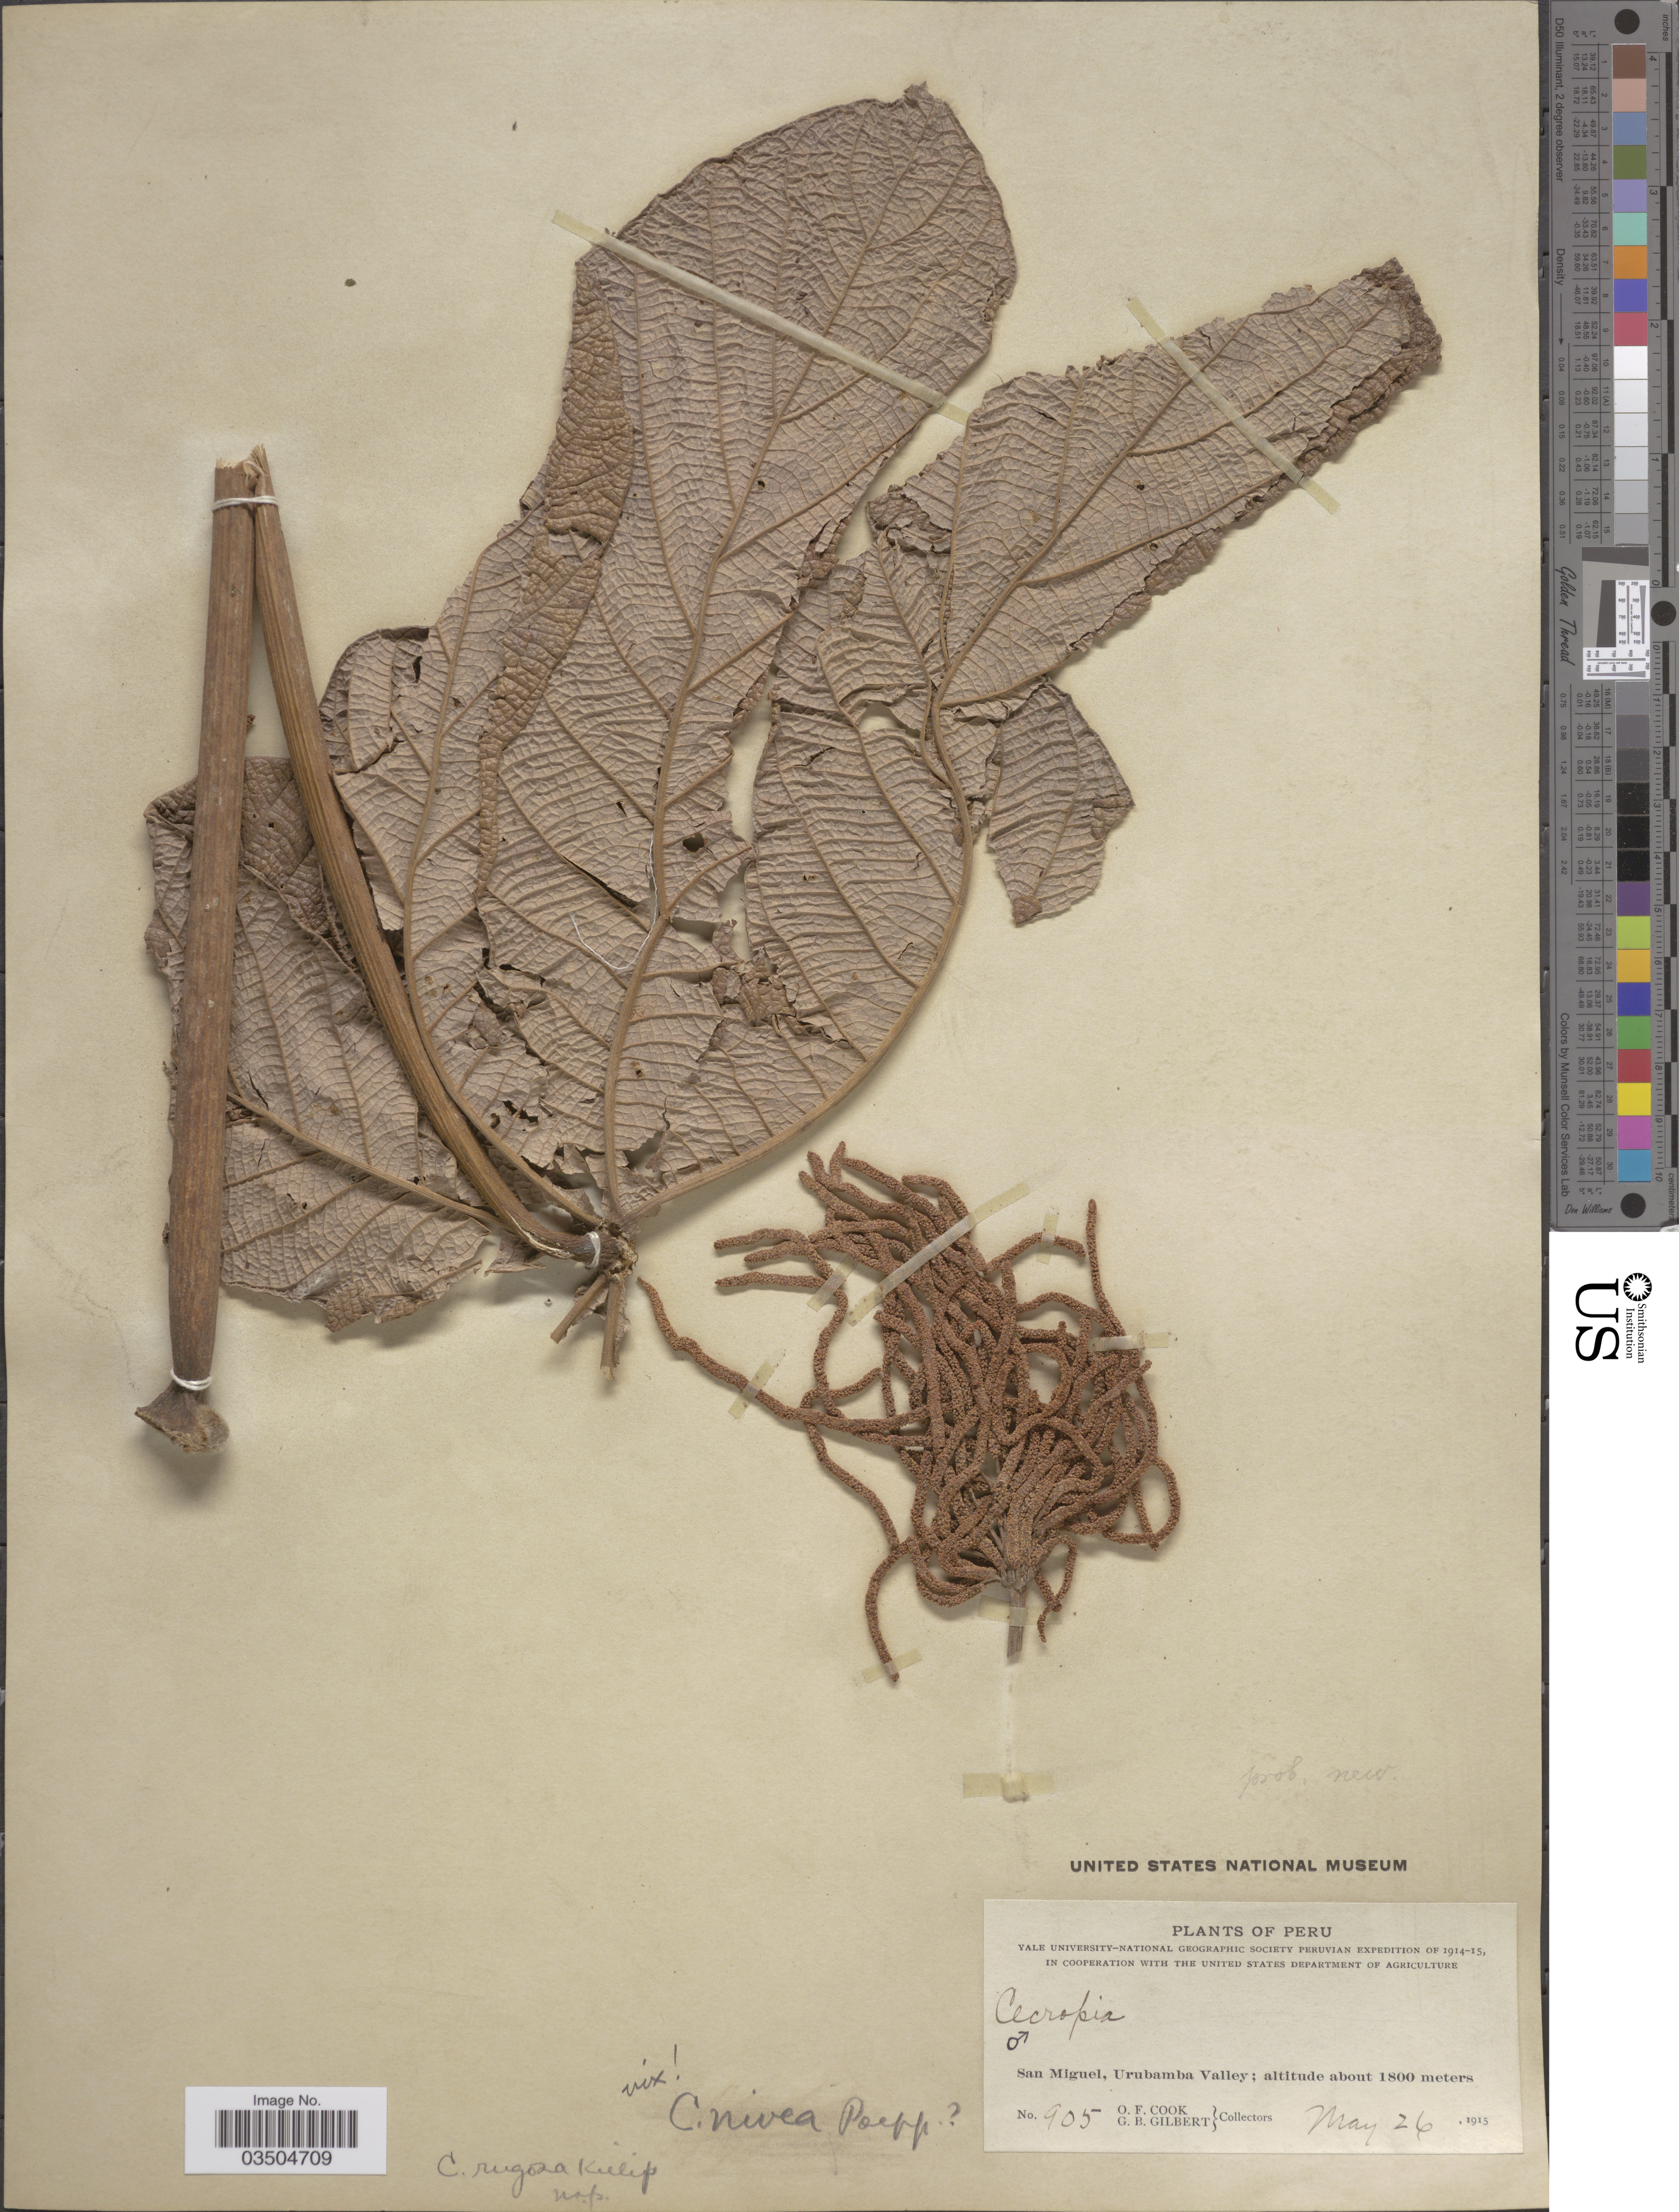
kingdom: Plantae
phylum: Tracheophyta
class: Magnoliopsida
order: Rosales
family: Urticaceae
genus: Cecropia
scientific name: Cecropia sp.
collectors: O. F. Cook & G. B. Gilbert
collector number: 905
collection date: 1915-05-26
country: Peru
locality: San Miguel, Urubamba Valley.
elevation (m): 1800